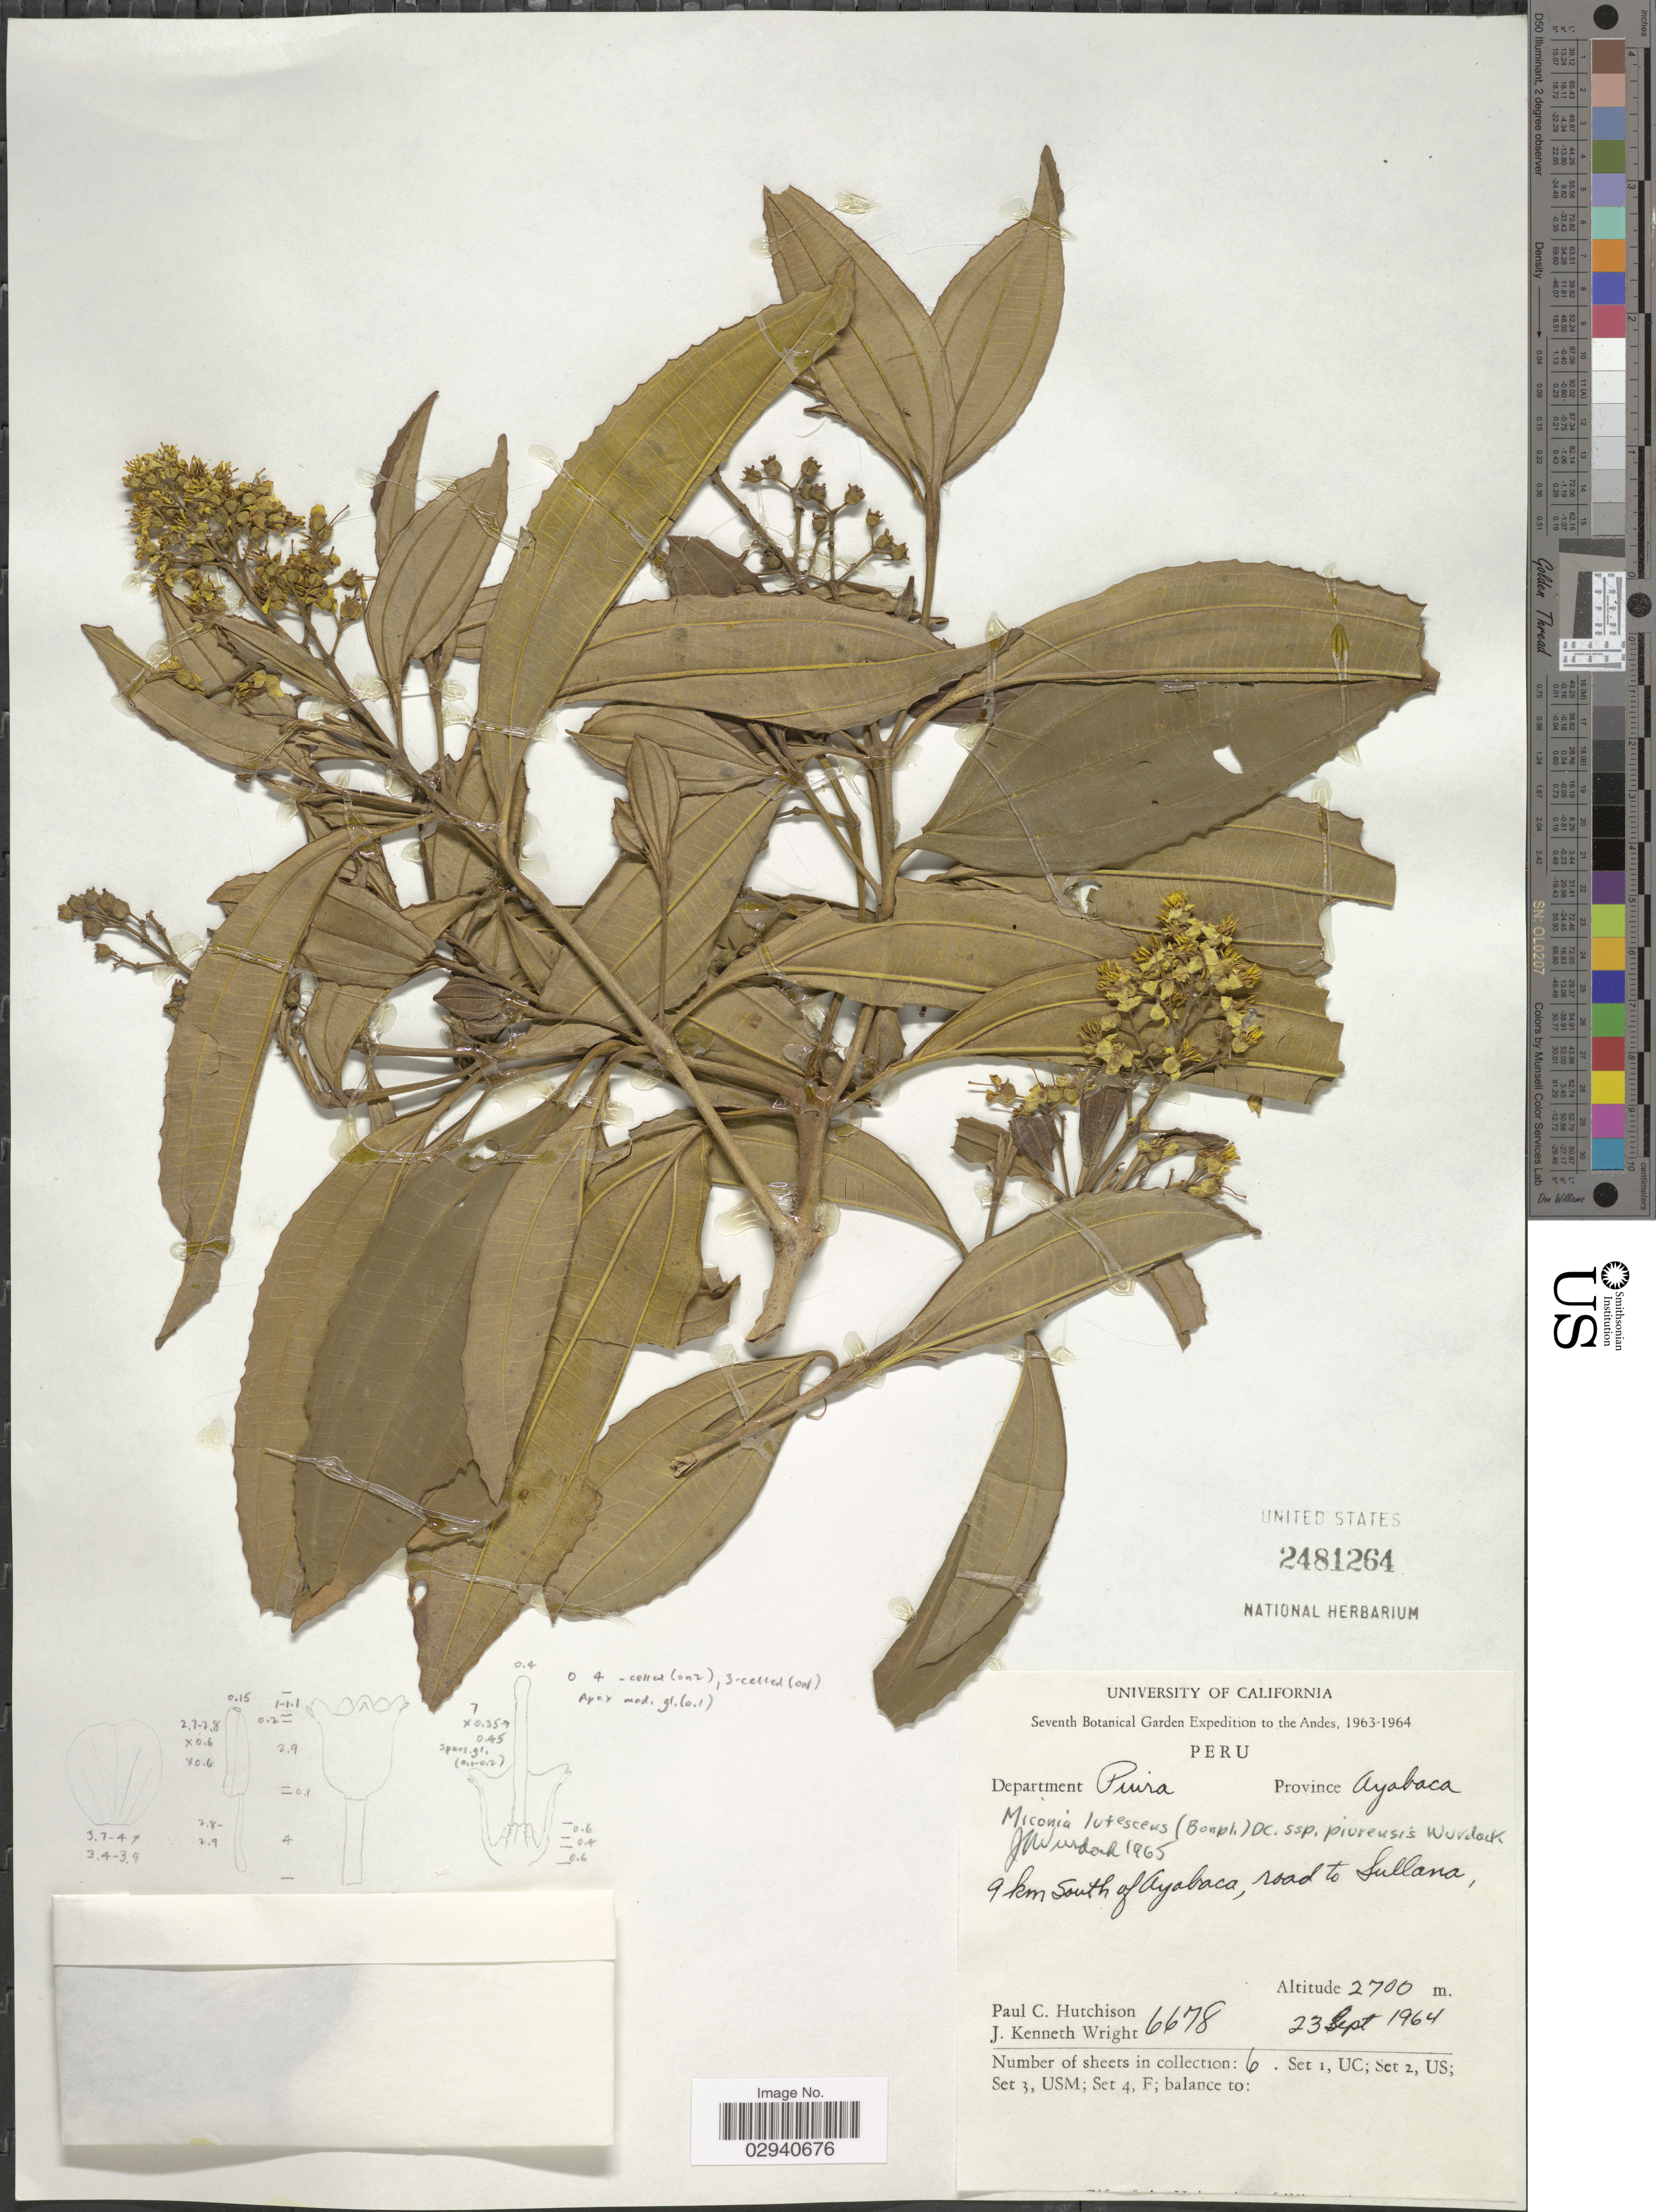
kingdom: Plantae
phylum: Tracheophyta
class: Magnoliopsida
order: Myrtales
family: Melastomataceae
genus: Miconia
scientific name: Miconia lutescens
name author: (Bonpl.) DC.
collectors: P. C. Hutchison & J. K. Wright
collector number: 6678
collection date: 1964-09-23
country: Peru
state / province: Piura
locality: Andes. Department Piura. Province Ayabaca. 9 km South of Ayabaca, road to Sullana.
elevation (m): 2700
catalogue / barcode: US 2481264